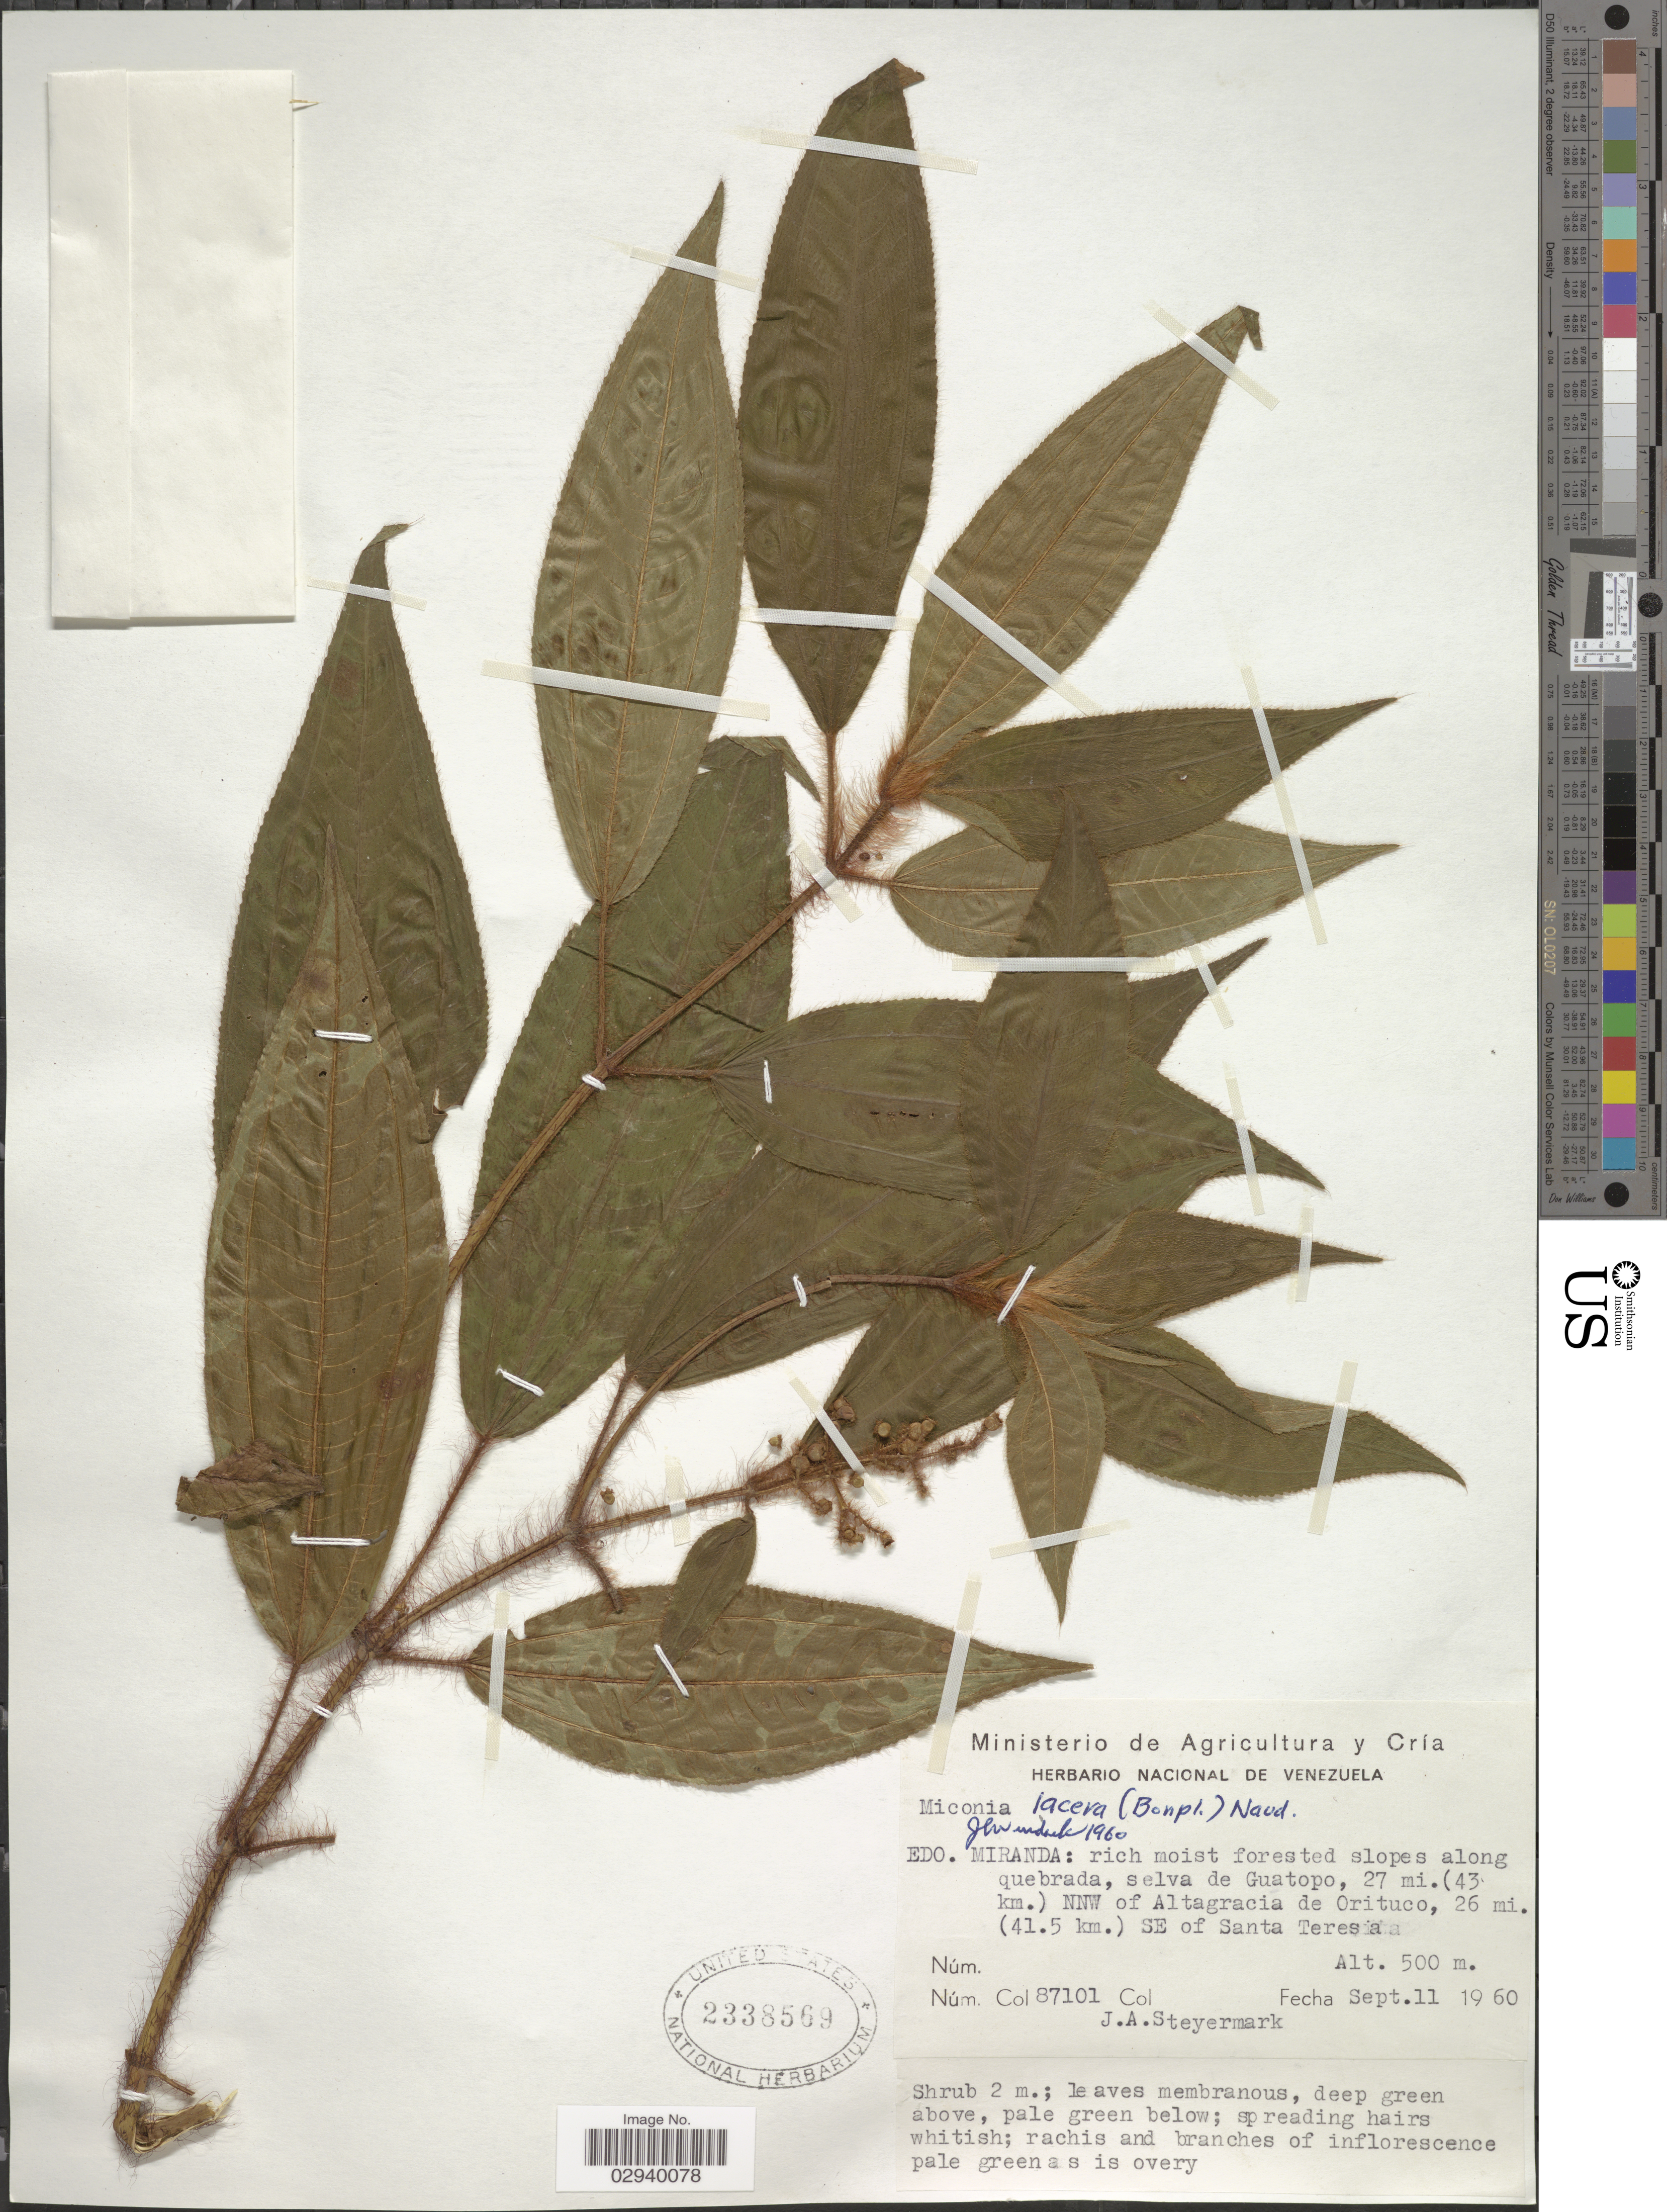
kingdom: Plantae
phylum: Tracheophyta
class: Magnoliopsida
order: Myrtales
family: Melastomataceae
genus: Miconia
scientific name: Miconia lacera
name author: (Bonpl.) Naudin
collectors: J. Steyermark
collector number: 87101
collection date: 1960-09-11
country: Venezuela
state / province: Miranda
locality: Rich moist forested slopes along quebrada, selva de Guatopo, 27 mi. (43 km.) NNW of Altagracia de Orituco, 26 mi. (41.5 km.) SE of Santa Teresa.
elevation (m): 500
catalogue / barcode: US 2338569